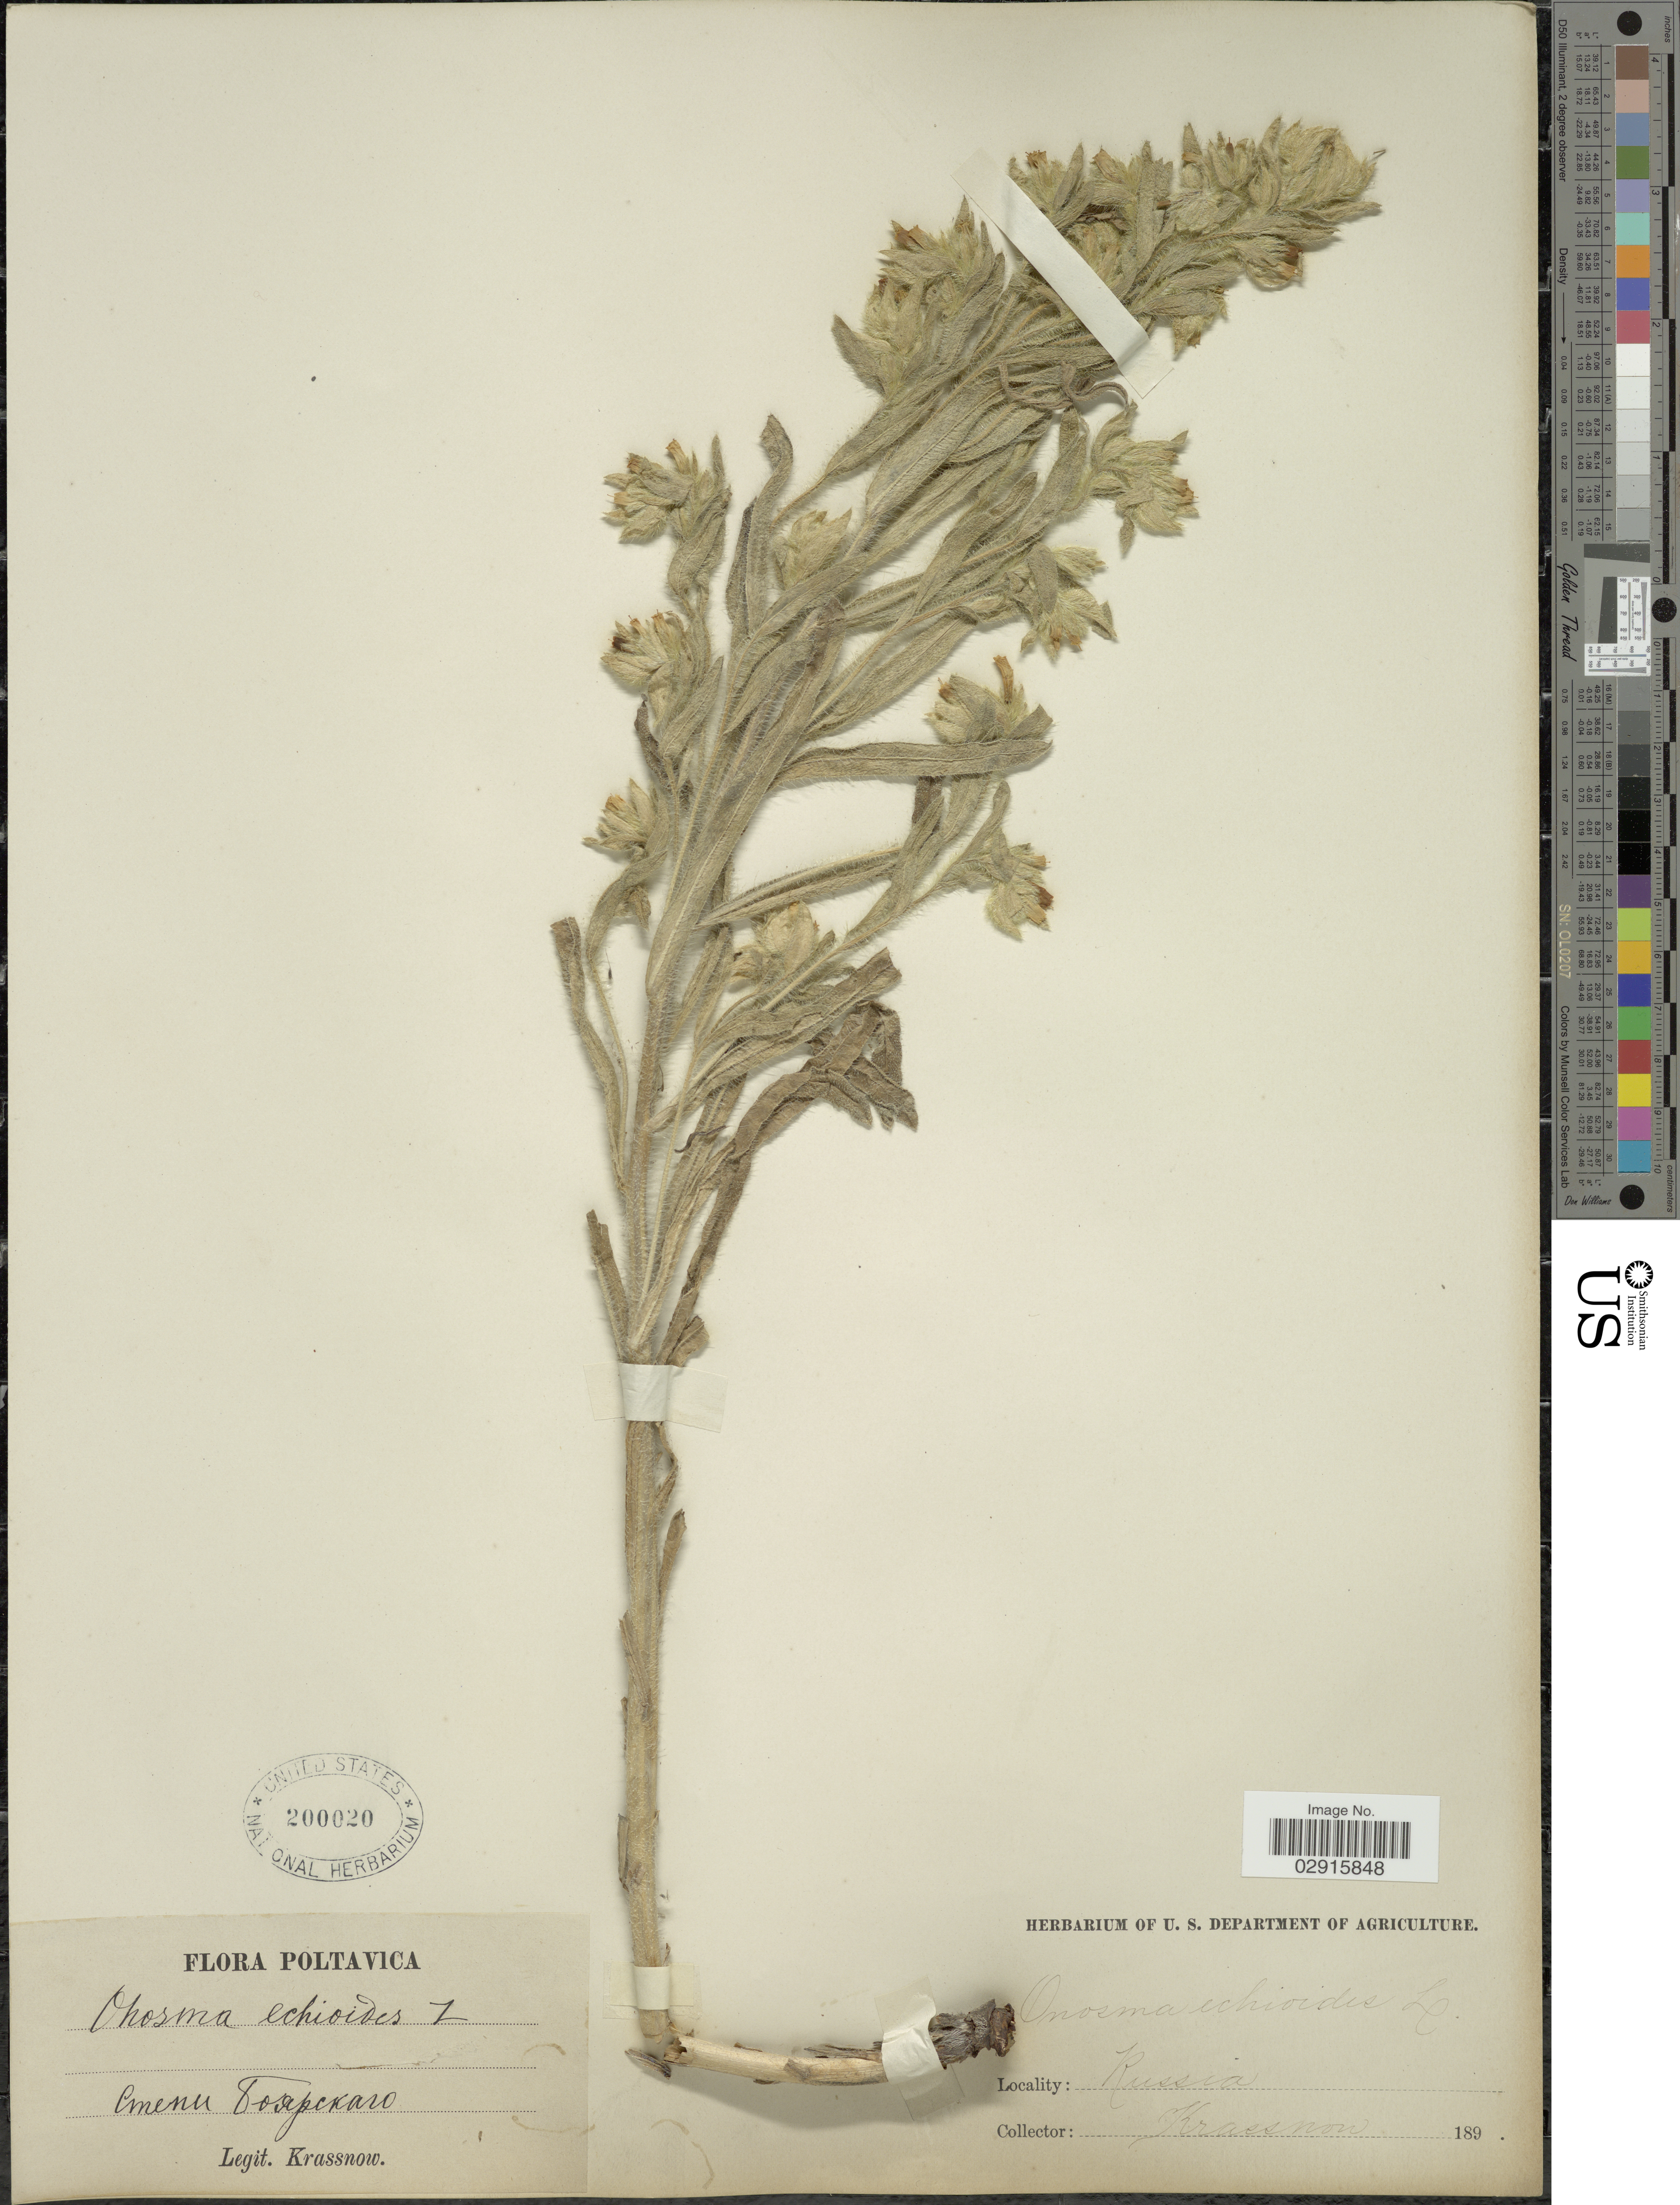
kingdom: Plantae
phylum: Tracheophyta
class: Magnoliopsida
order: Boraginales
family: Boraginaceae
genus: Onosma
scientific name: Onosma echioides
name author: L.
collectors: -. Krassnow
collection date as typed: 189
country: Ukraine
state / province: Poltava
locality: Boyarsky Steppe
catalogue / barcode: US 200020